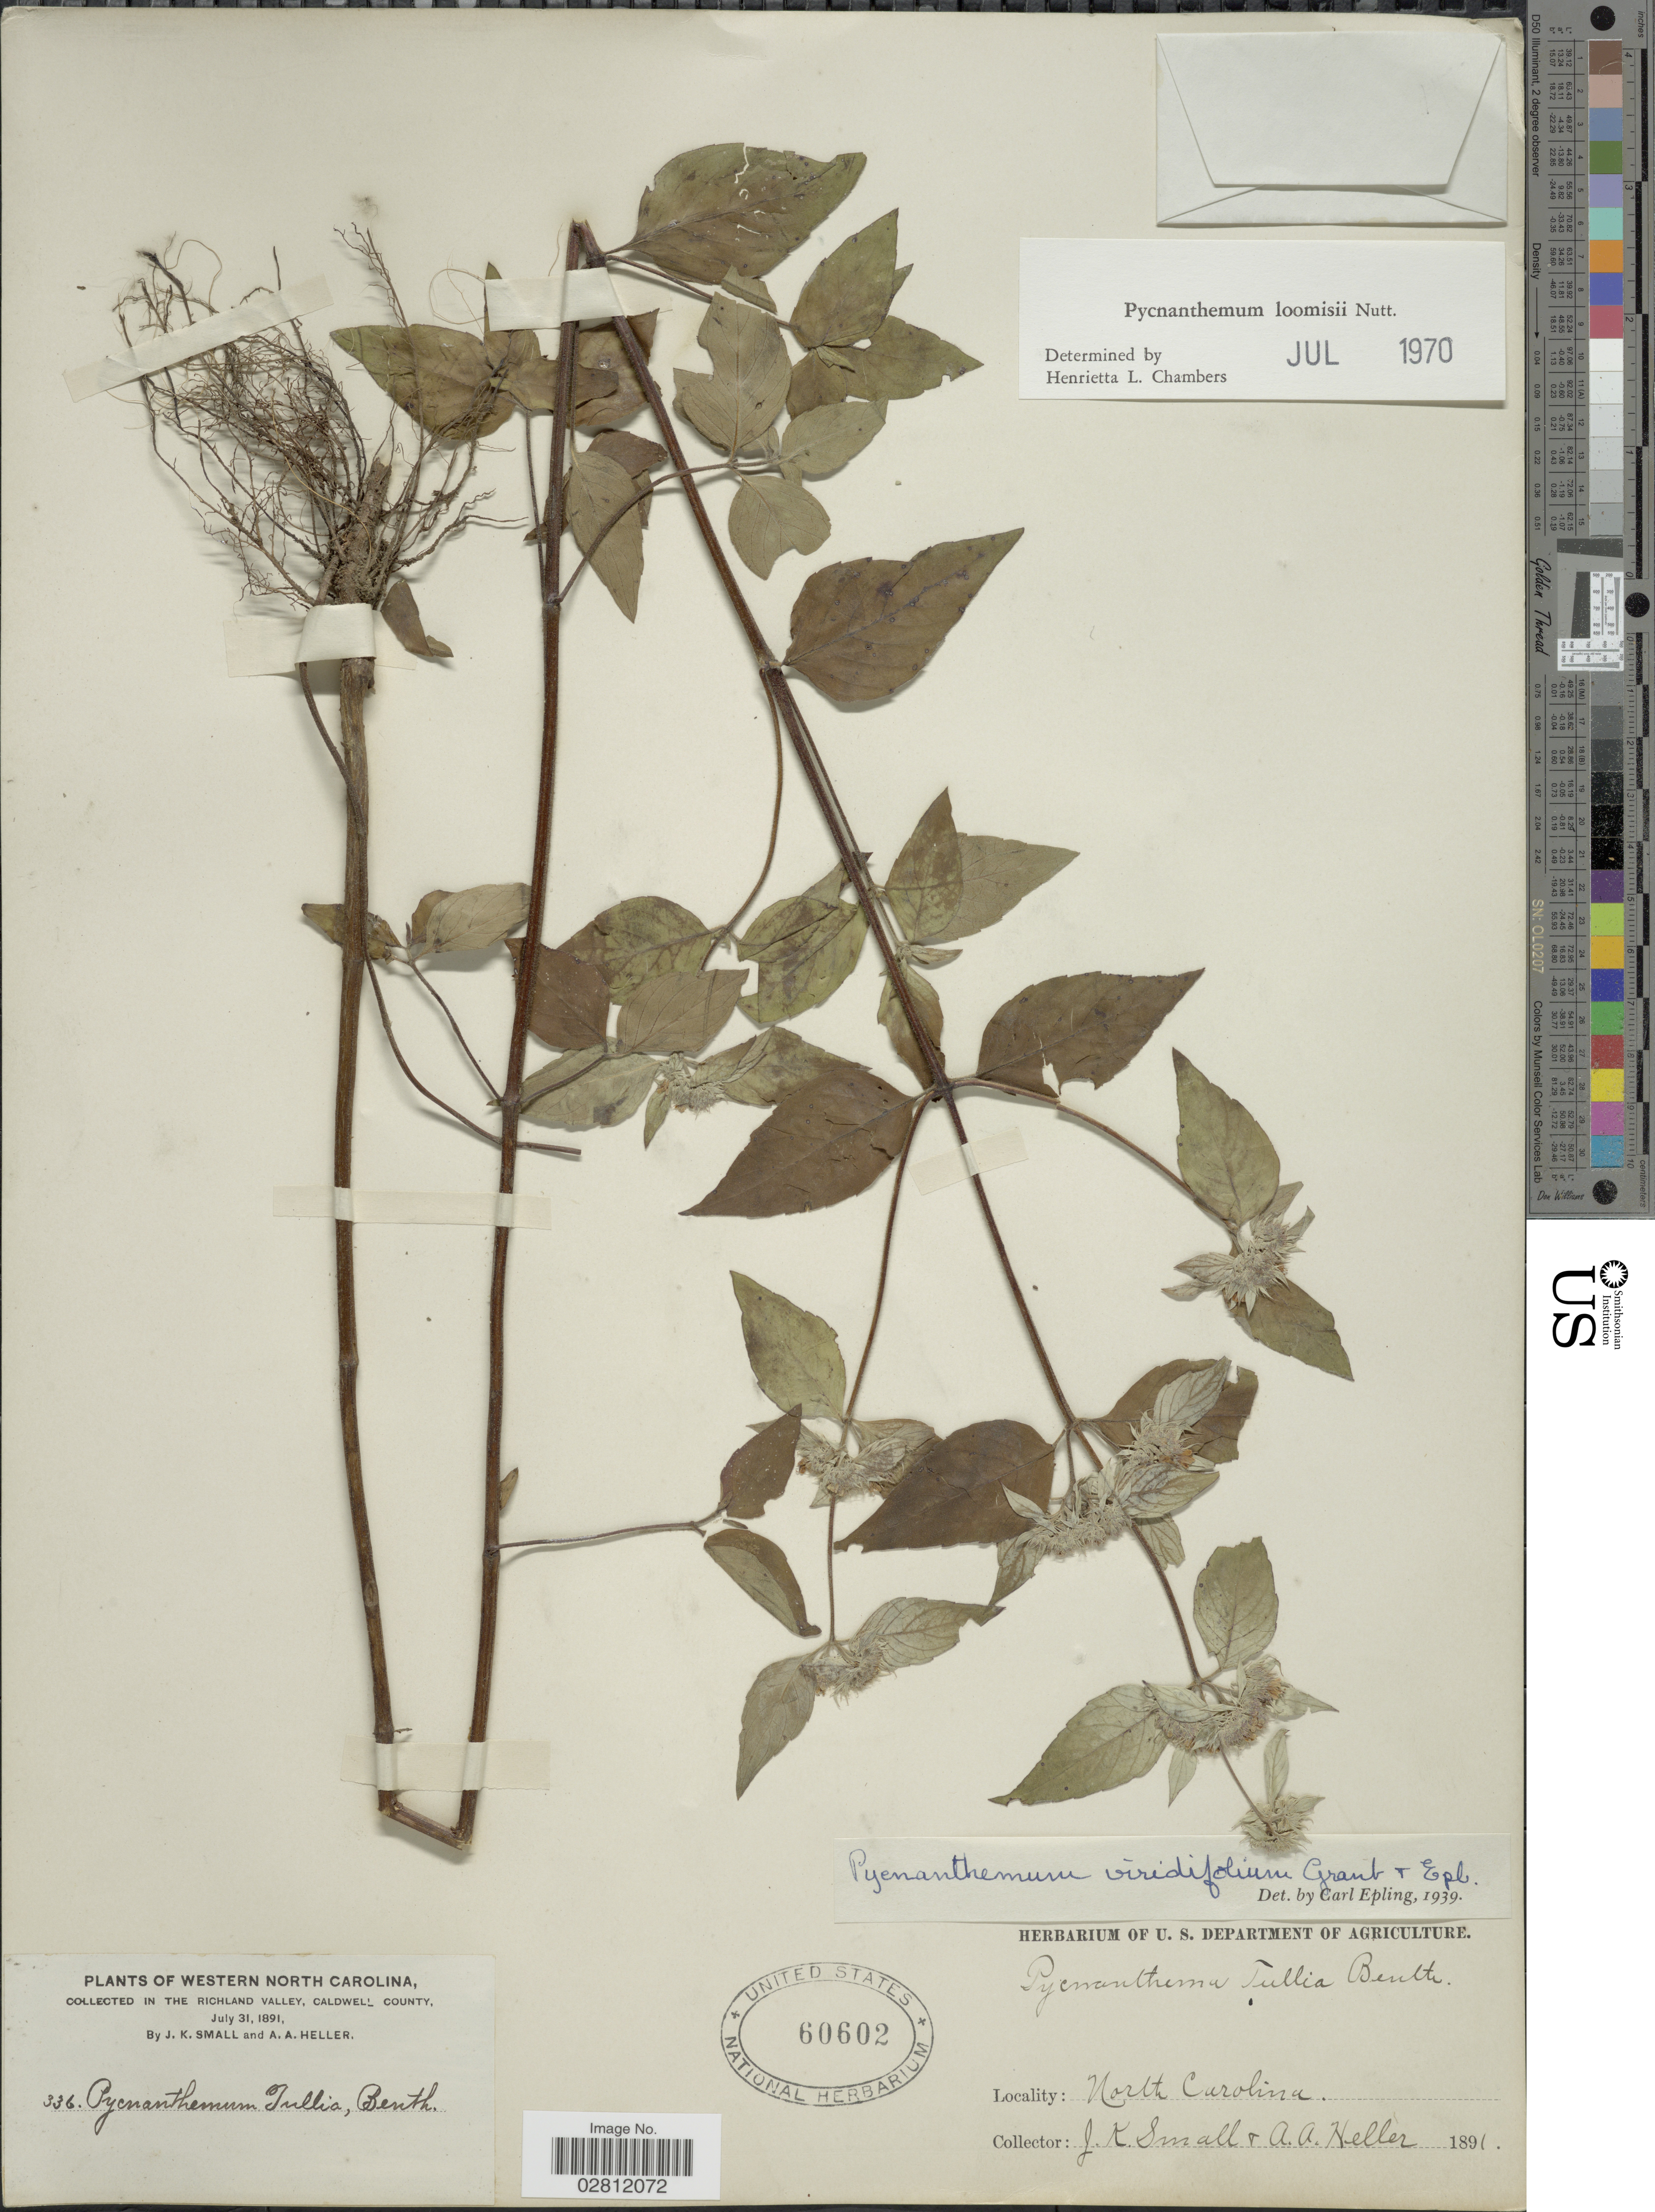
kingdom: Plantae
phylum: Tracheophyta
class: Magnoliopsida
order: Lamiales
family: Lamiaceae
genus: Pycnanthemum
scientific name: Pycnanthemum loomisii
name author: Nutt.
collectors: J. K. Small & A. A. Heller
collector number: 336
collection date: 1891-07-31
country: United States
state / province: North Carolina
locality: Western North Carolina, Richland Valley, Caldwell County.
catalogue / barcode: US 60602